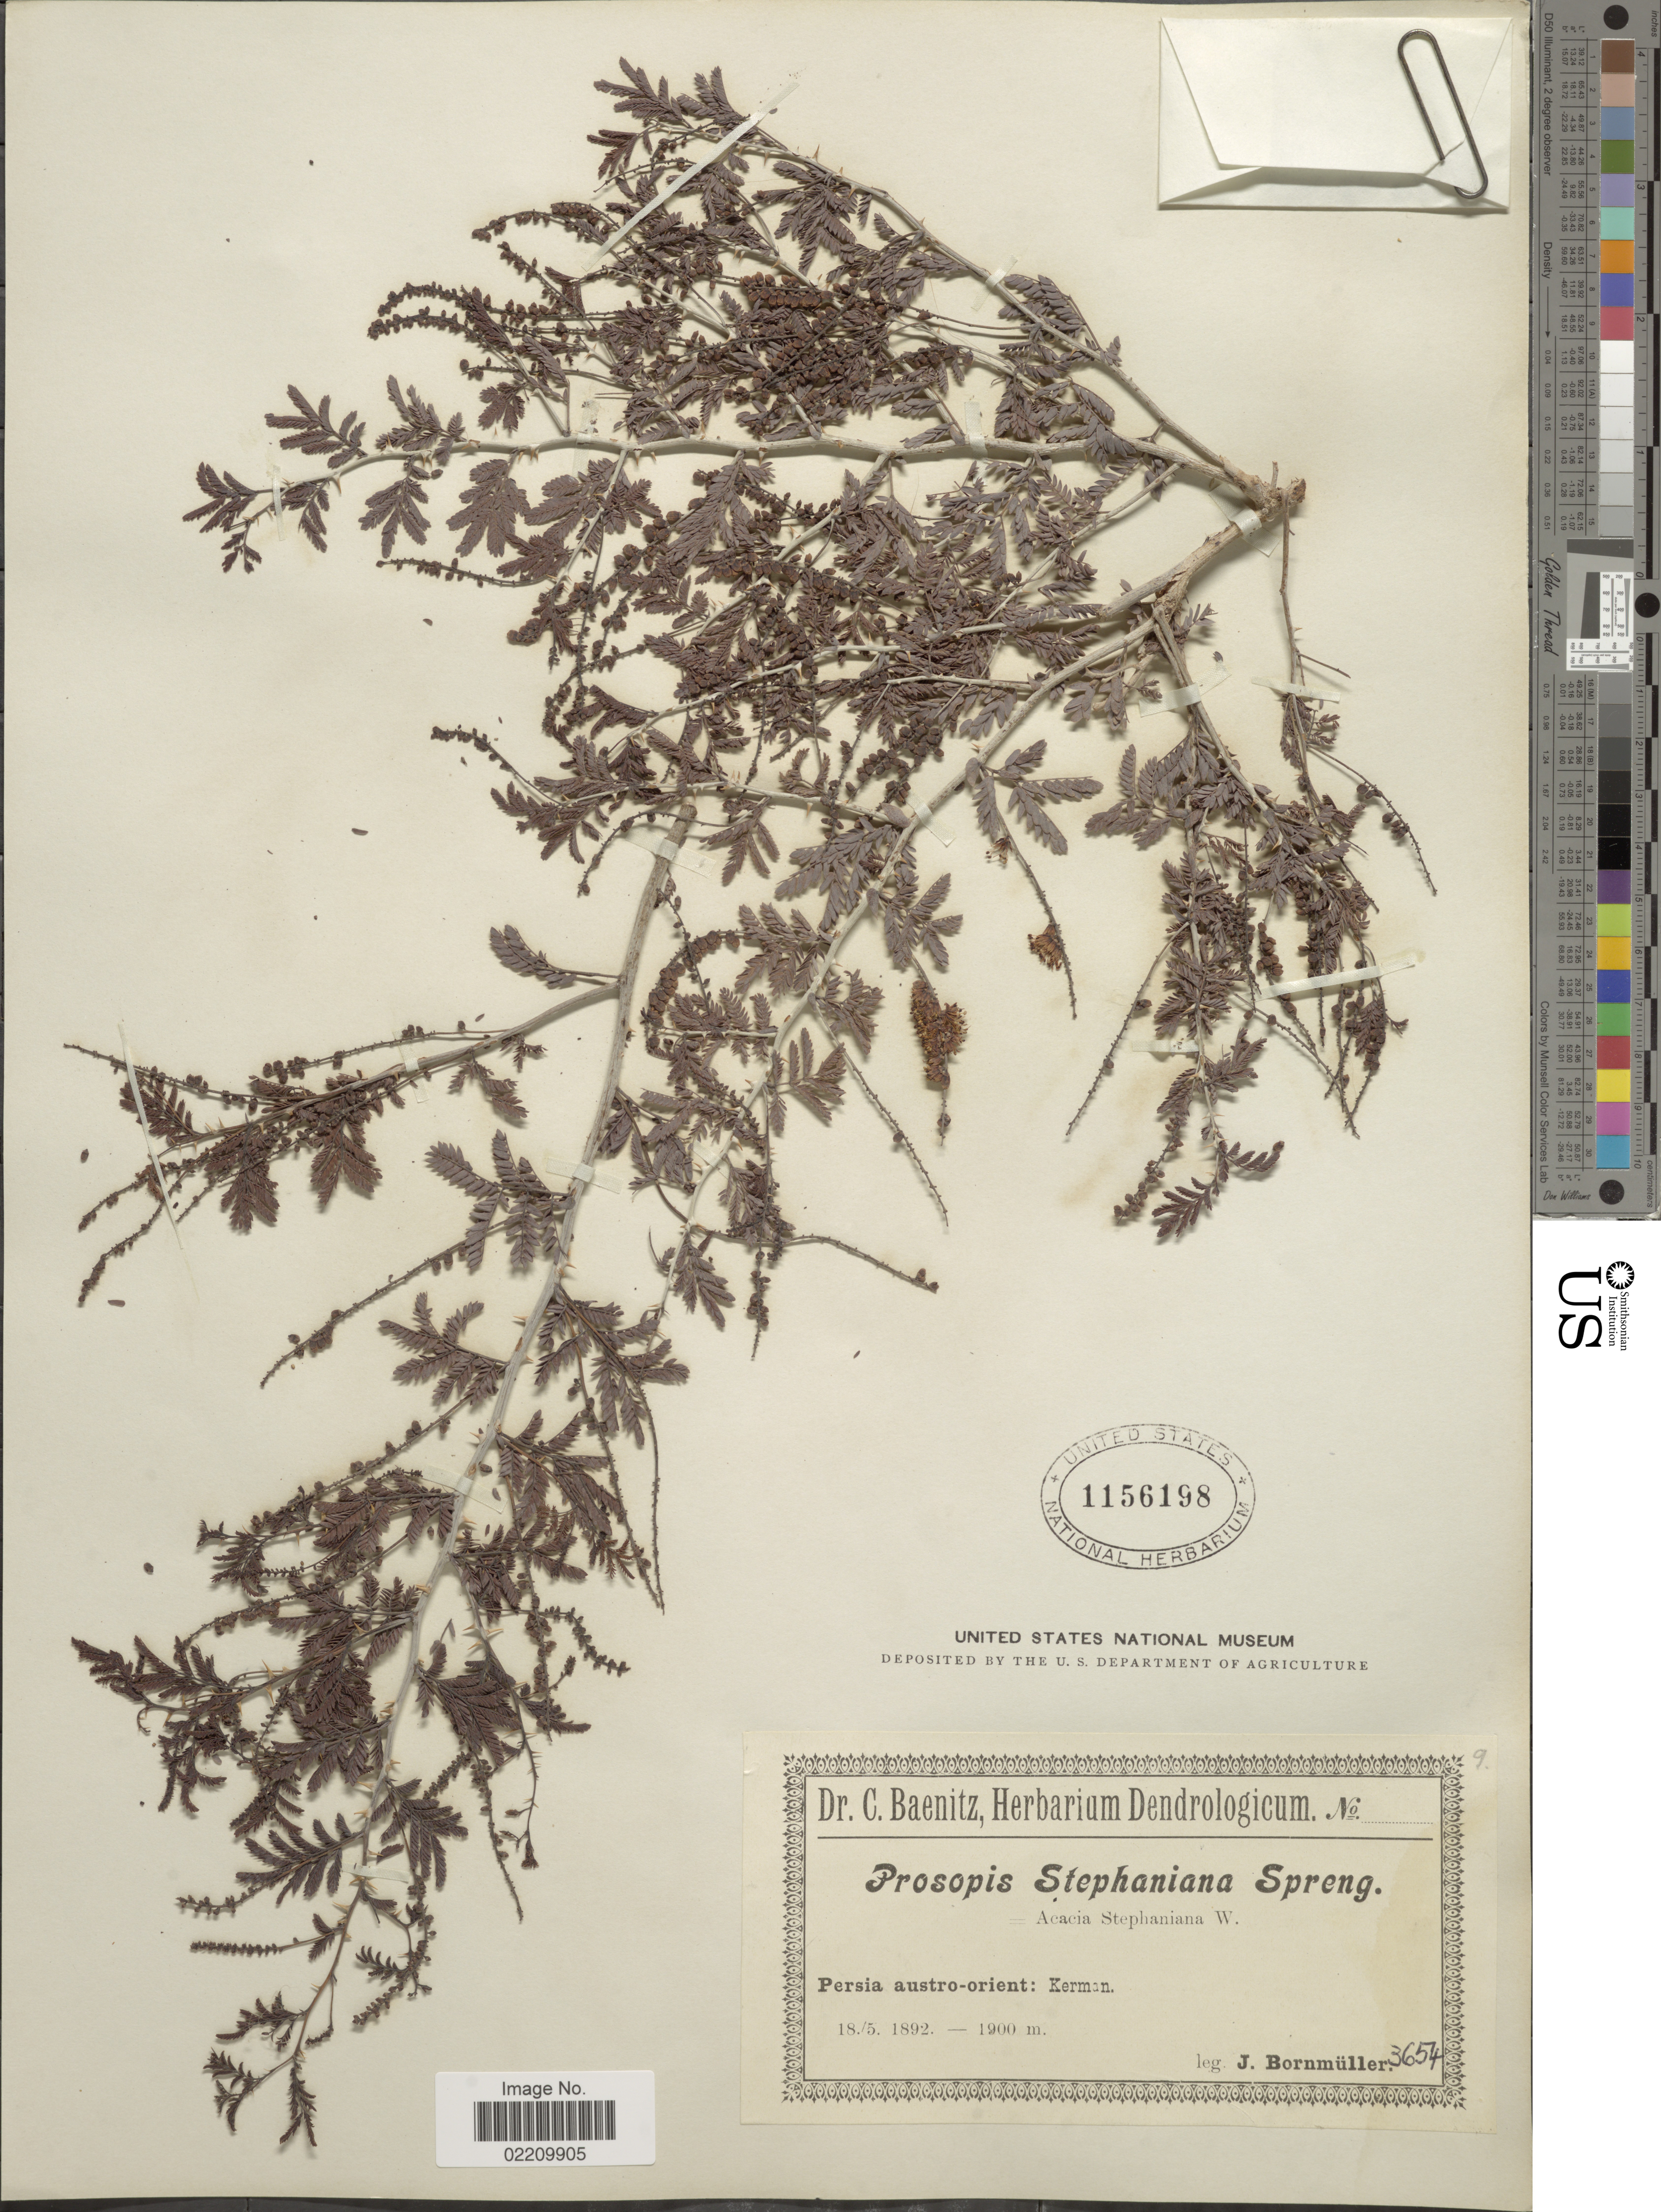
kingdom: Plantae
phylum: Tracheophyta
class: Magnoliopsida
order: Fabales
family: Fabaceae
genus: Prosopis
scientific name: Prosopis farcta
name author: (Banks & Sol.) J.F. Macbr.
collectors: J. Bornmüller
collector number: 3654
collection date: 1892-05-18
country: Iran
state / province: Kerman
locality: Persia austro-orient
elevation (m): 1900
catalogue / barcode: US 1156198